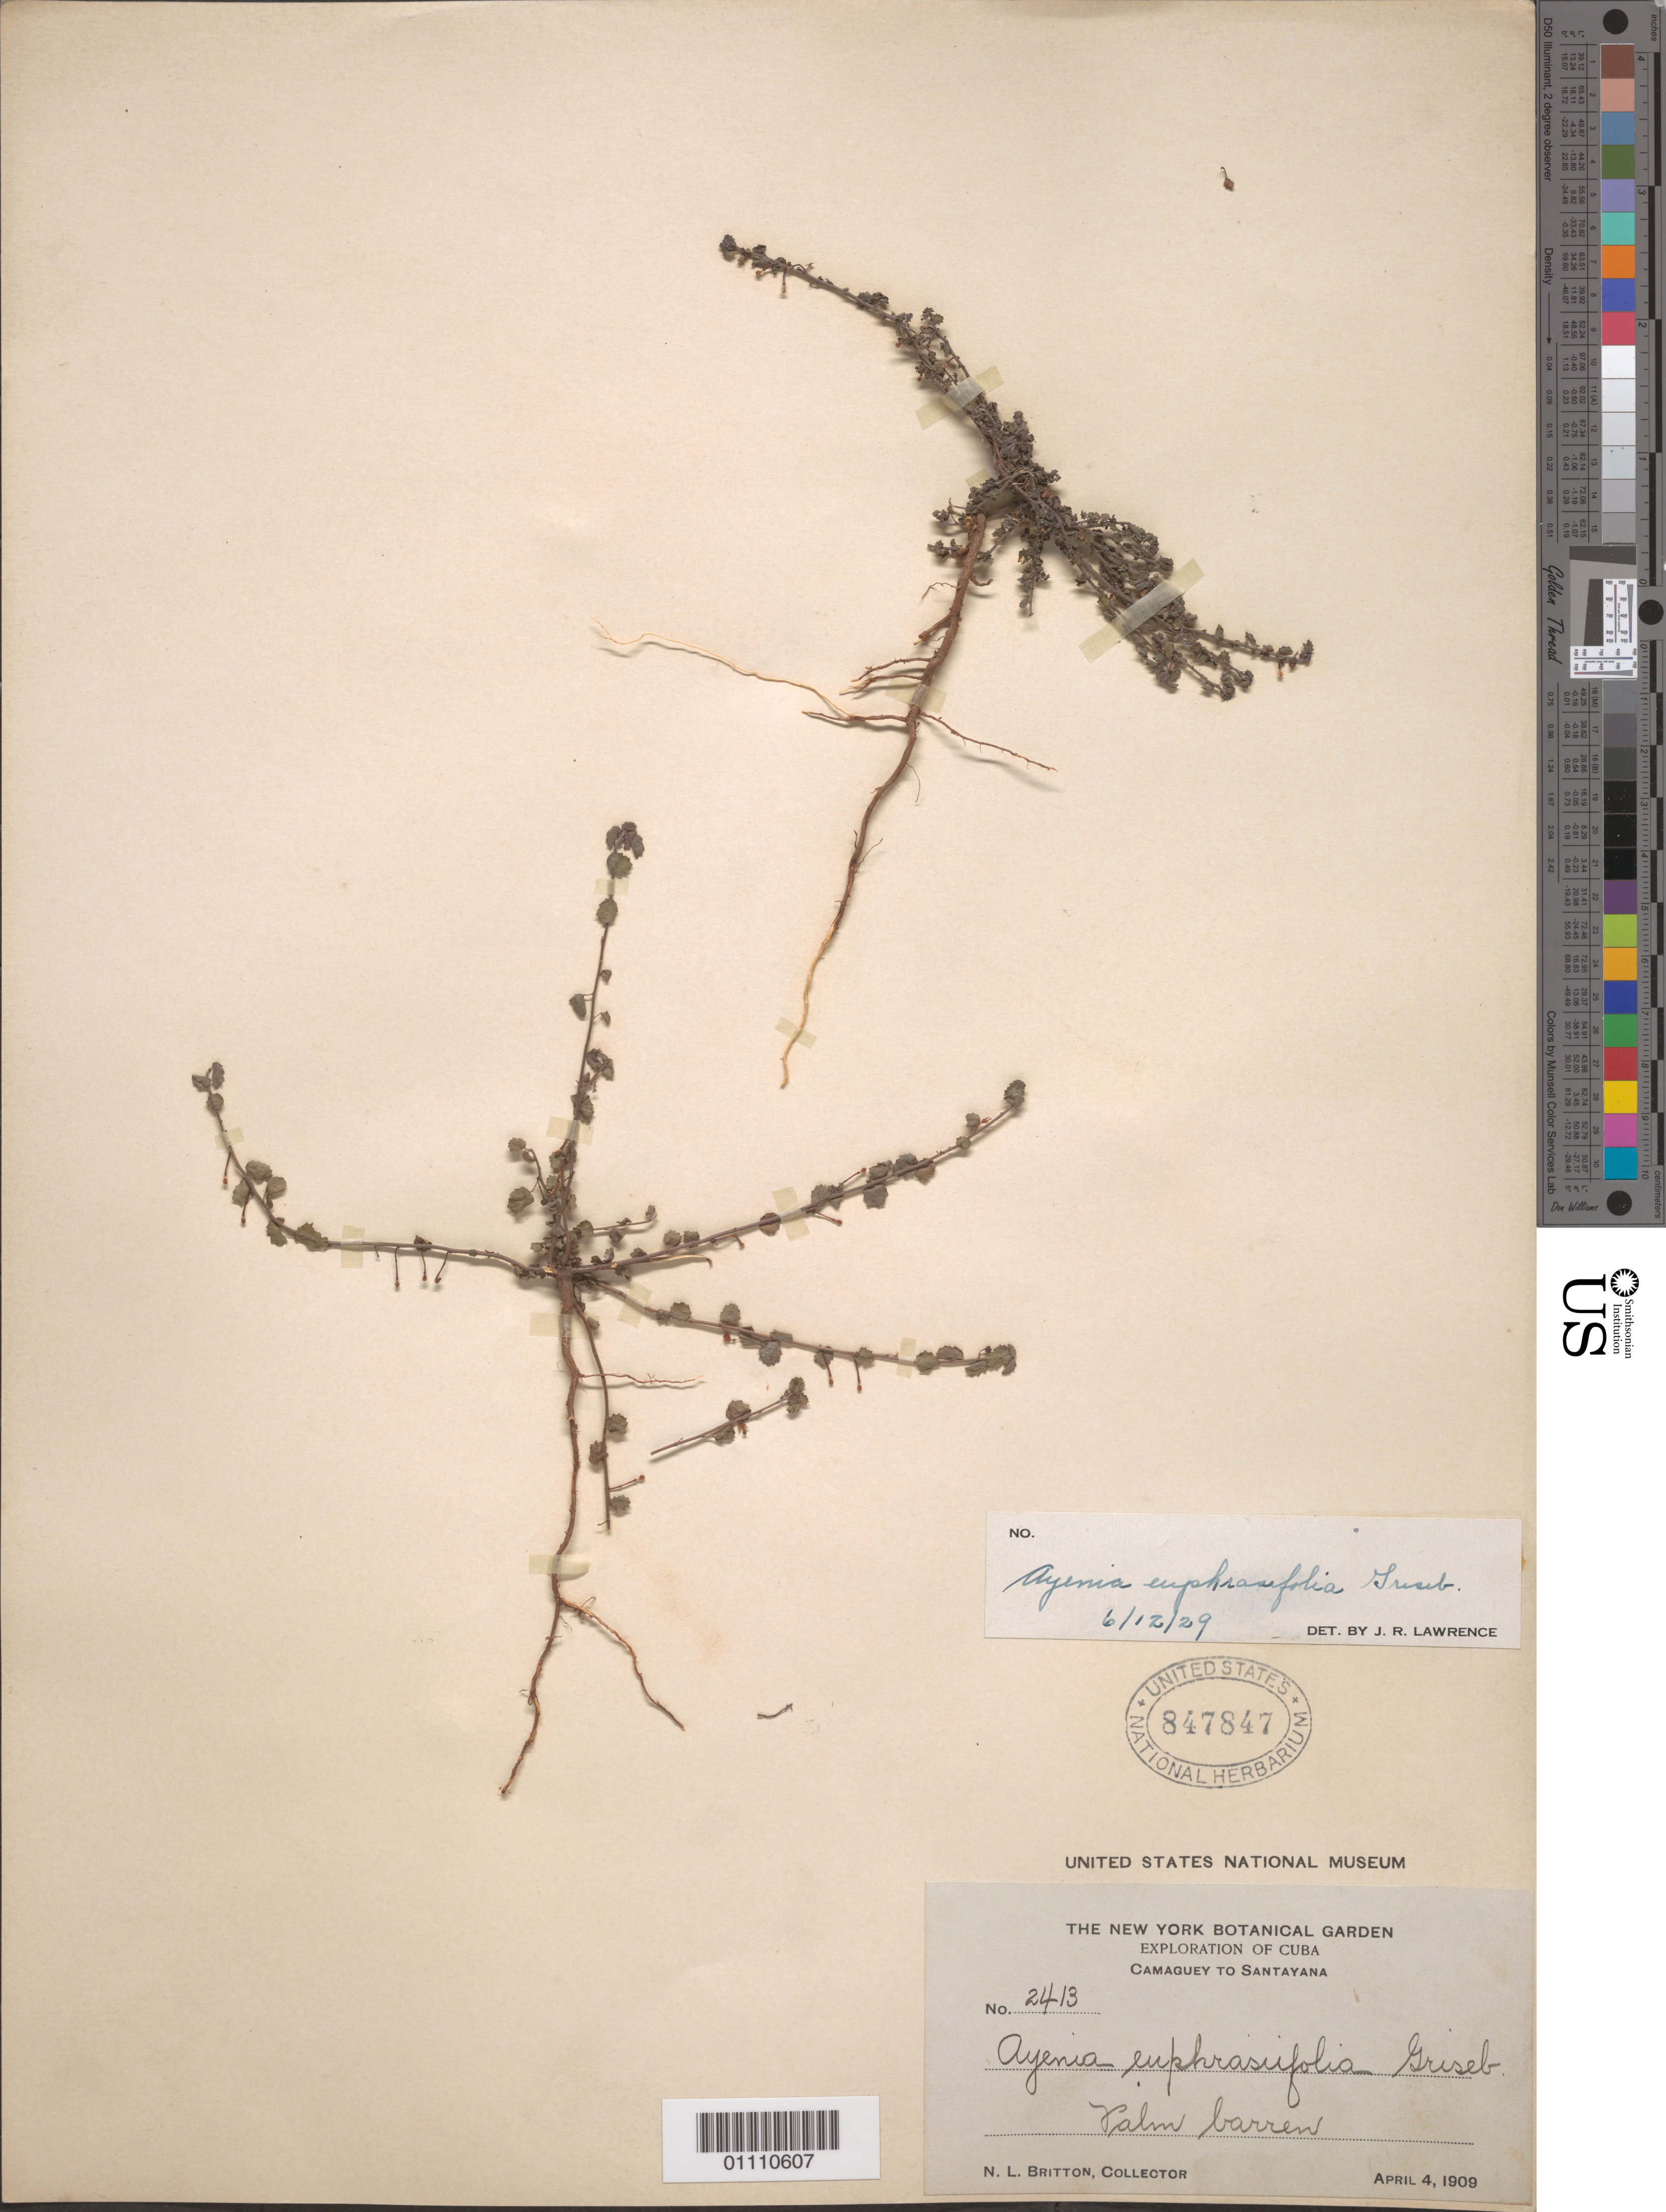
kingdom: Plantae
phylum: Tracheophyta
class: Magnoliopsida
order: Malvales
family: Malvaceae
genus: Ayenia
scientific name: Ayenia euphrasiifolia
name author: Griseb.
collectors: N. Britton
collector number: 2413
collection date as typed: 04 Apr 1909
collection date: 1909-04-04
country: Cuba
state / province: Camagüey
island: Cuba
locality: Camaguey to Santayana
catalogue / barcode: US 847847